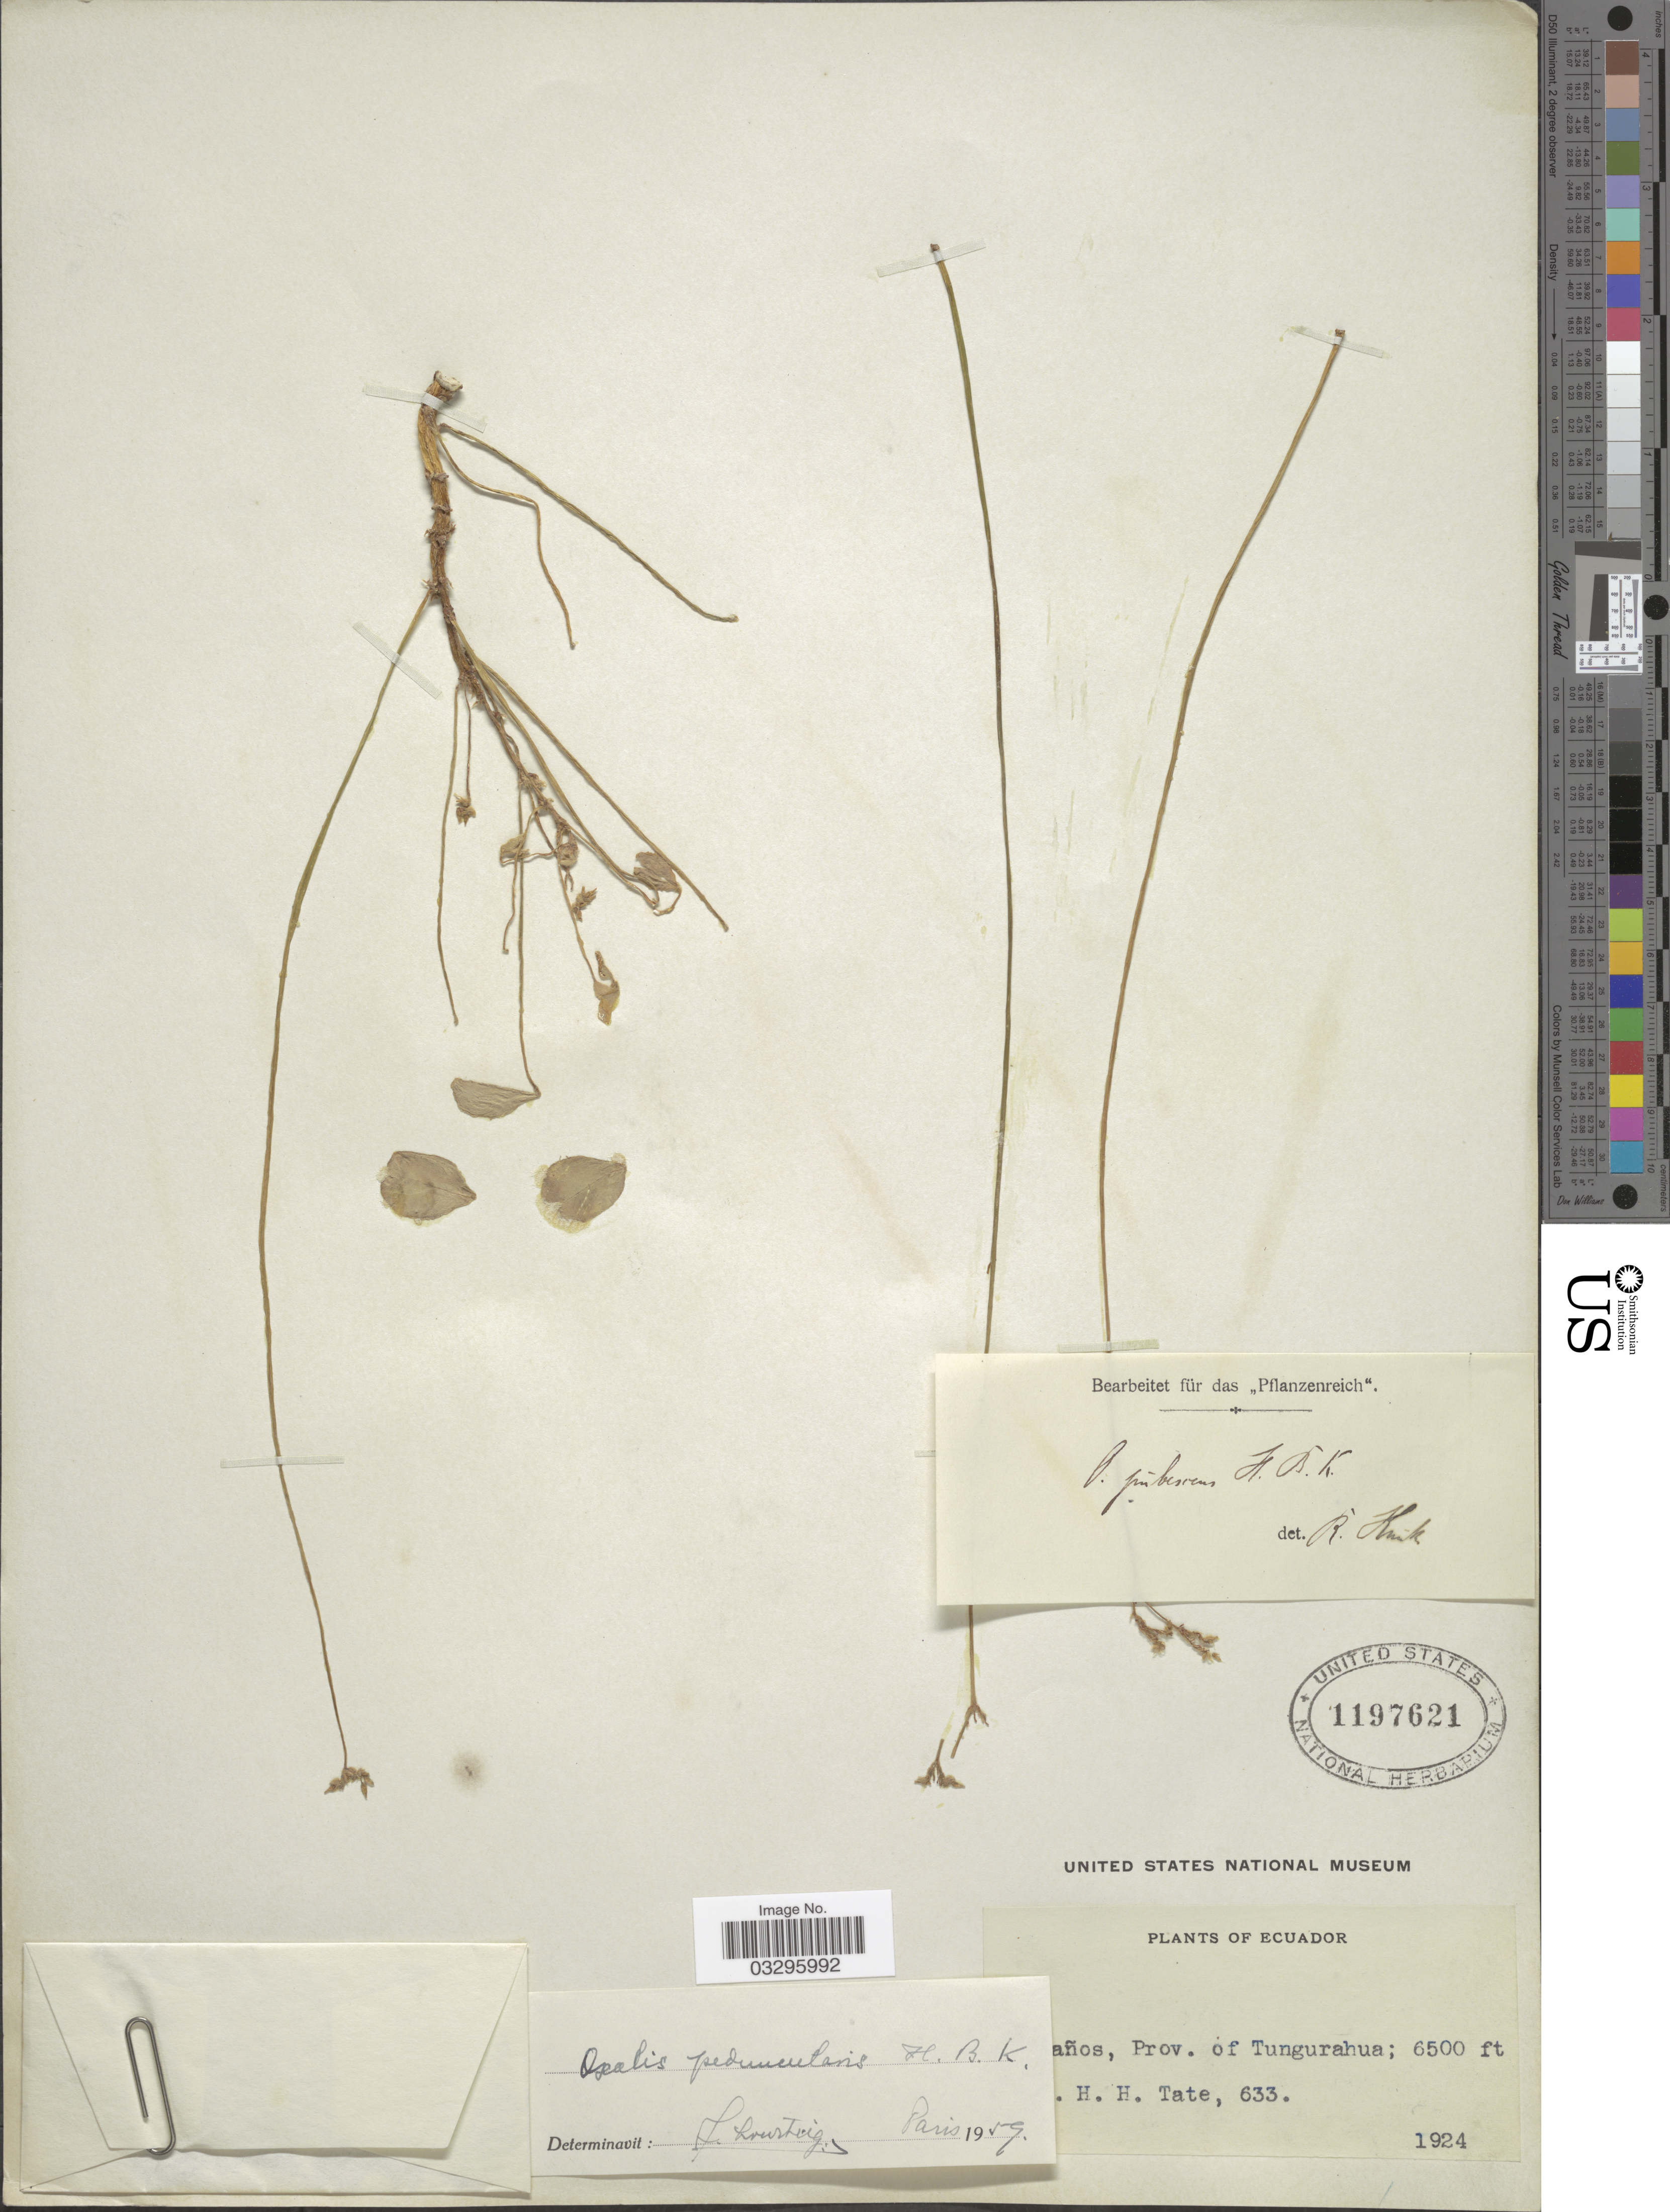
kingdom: Plantae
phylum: Tracheophyta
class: Magnoliopsida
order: Oxalidales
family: Oxalidaceae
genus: Oxalis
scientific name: Oxalis peduncularis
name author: Kunth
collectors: G. H. H.Tate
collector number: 633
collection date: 1924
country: Ecuador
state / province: Tungurahua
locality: Baños.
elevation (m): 1981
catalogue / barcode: US 1197621